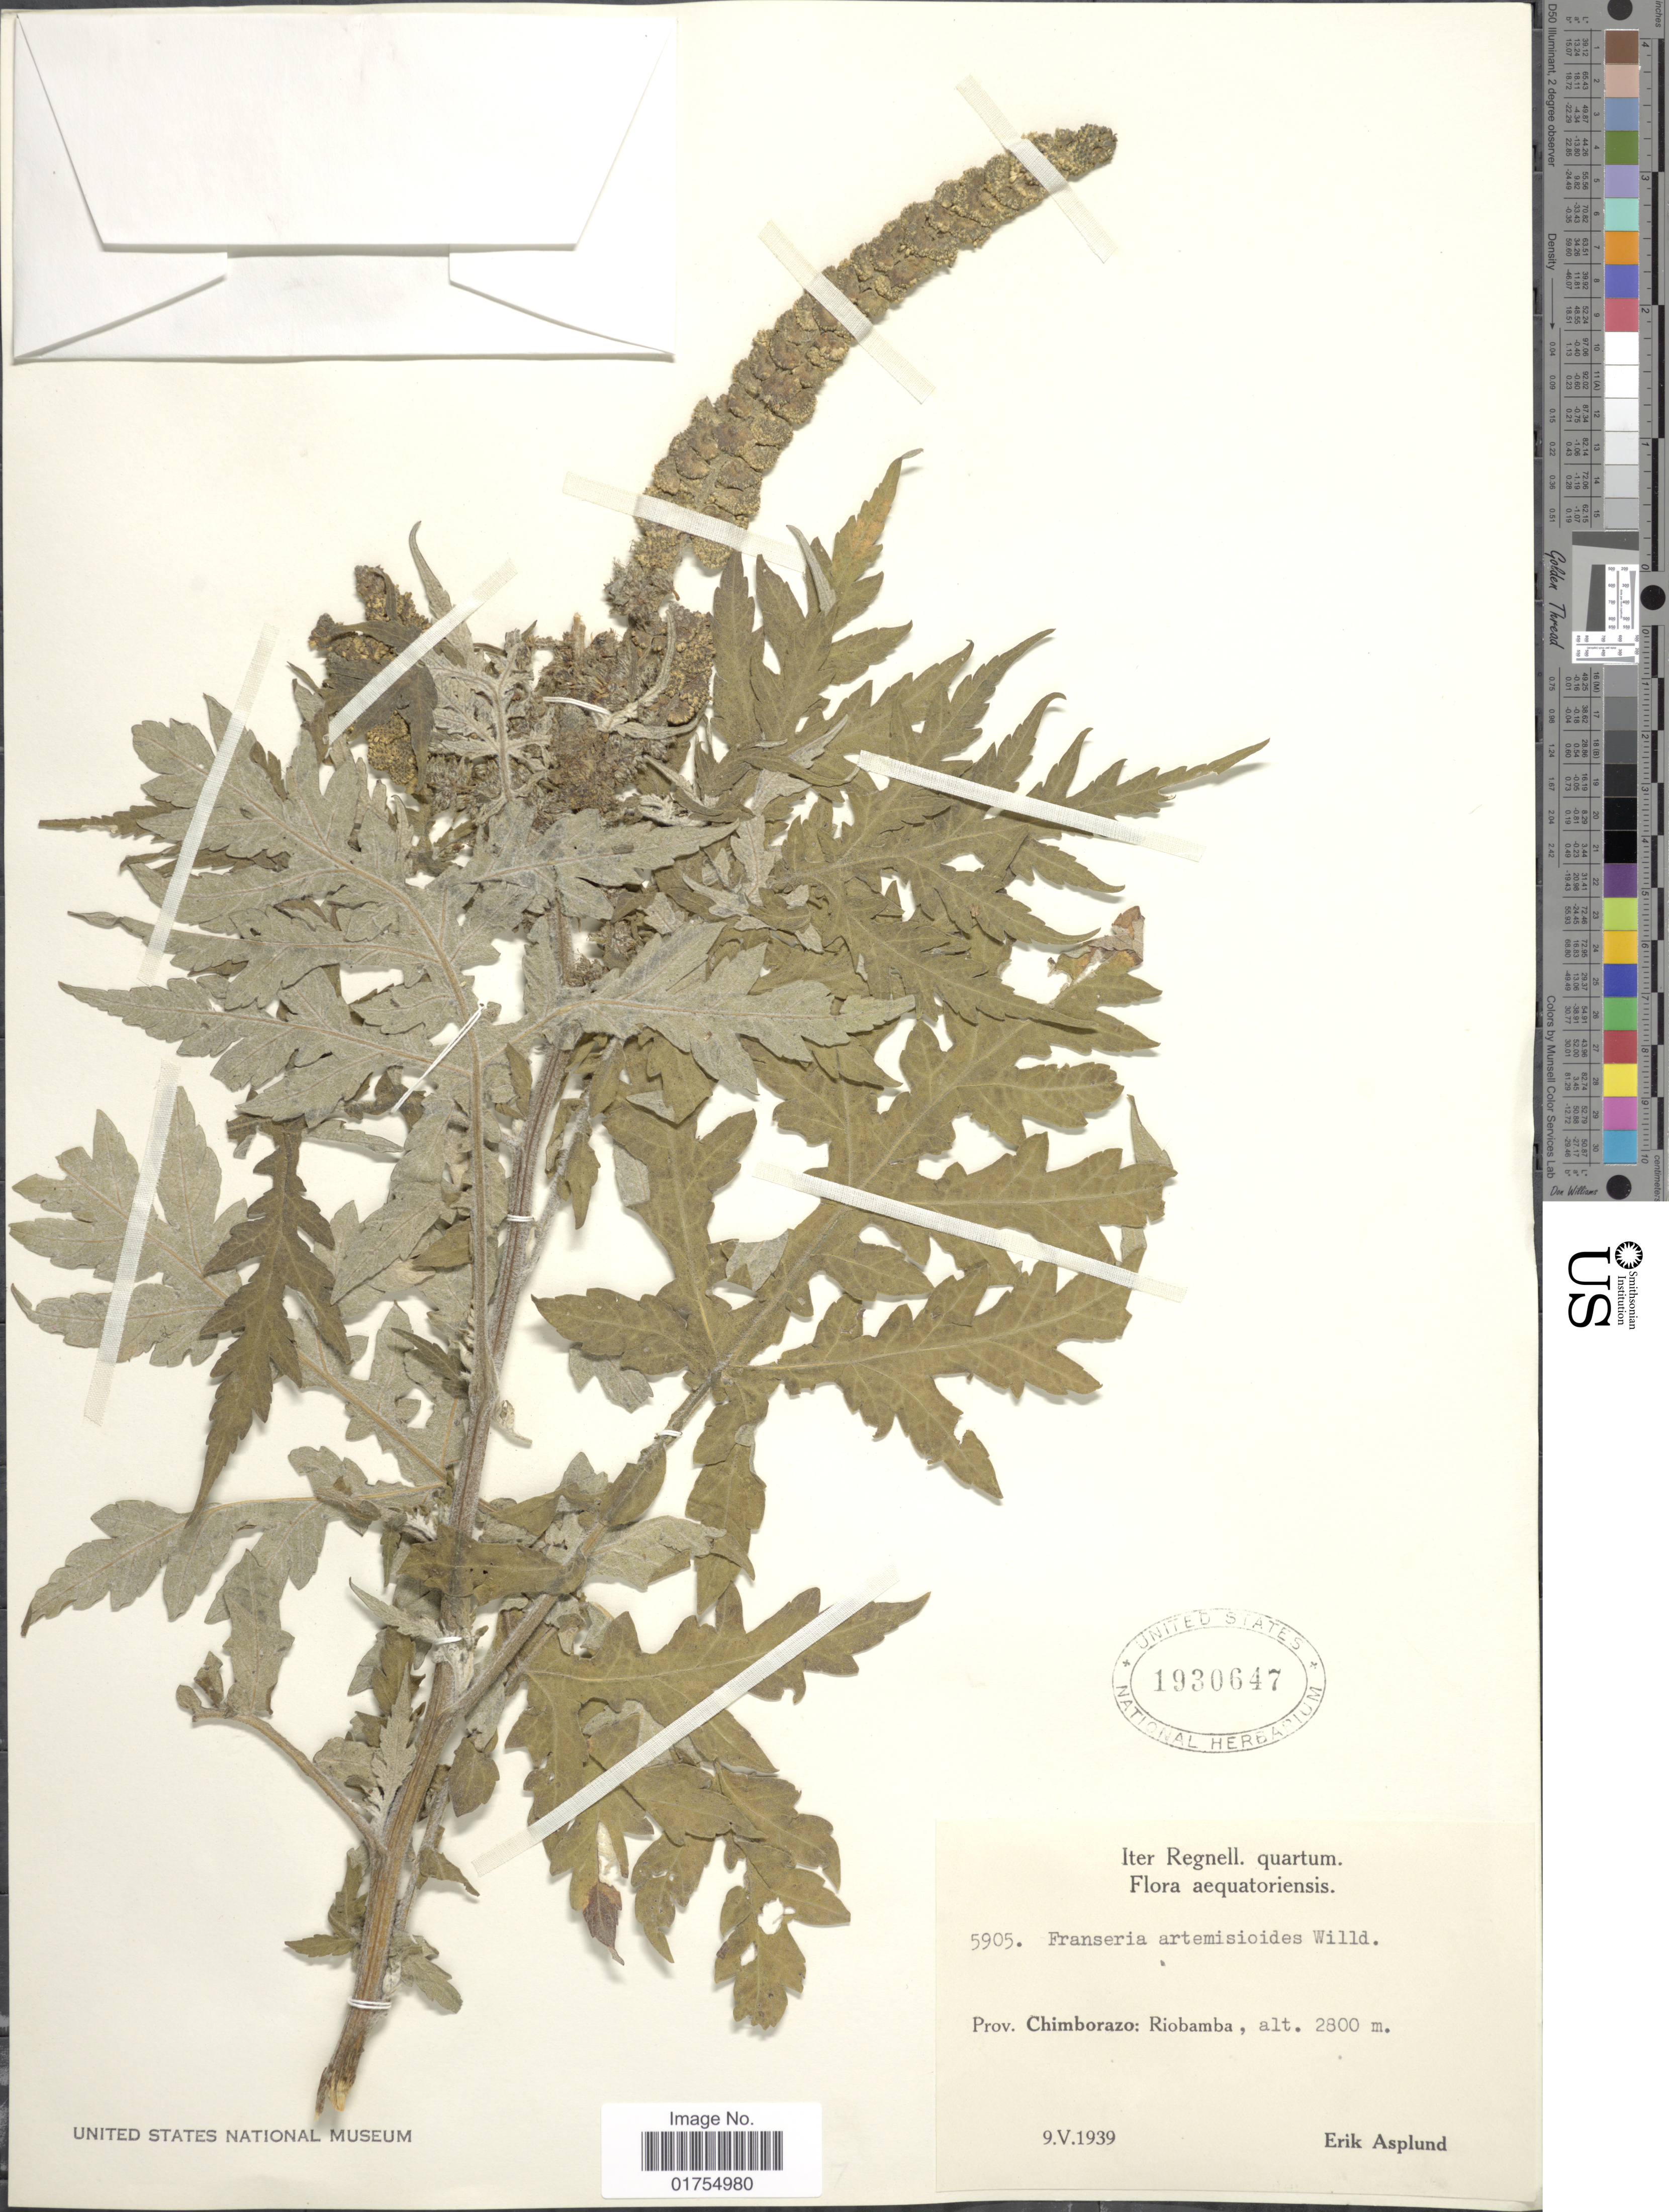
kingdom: Plantae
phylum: Tracheophyta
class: Magnoliopsida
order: Asterales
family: Asteraceae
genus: Franseria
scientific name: Franseria artemisioides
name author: Willd.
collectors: E. Asplund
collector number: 5905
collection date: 1939-05-09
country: Ecuador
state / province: Chimborazo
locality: Riobamba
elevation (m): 2800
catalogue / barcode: US 1930647